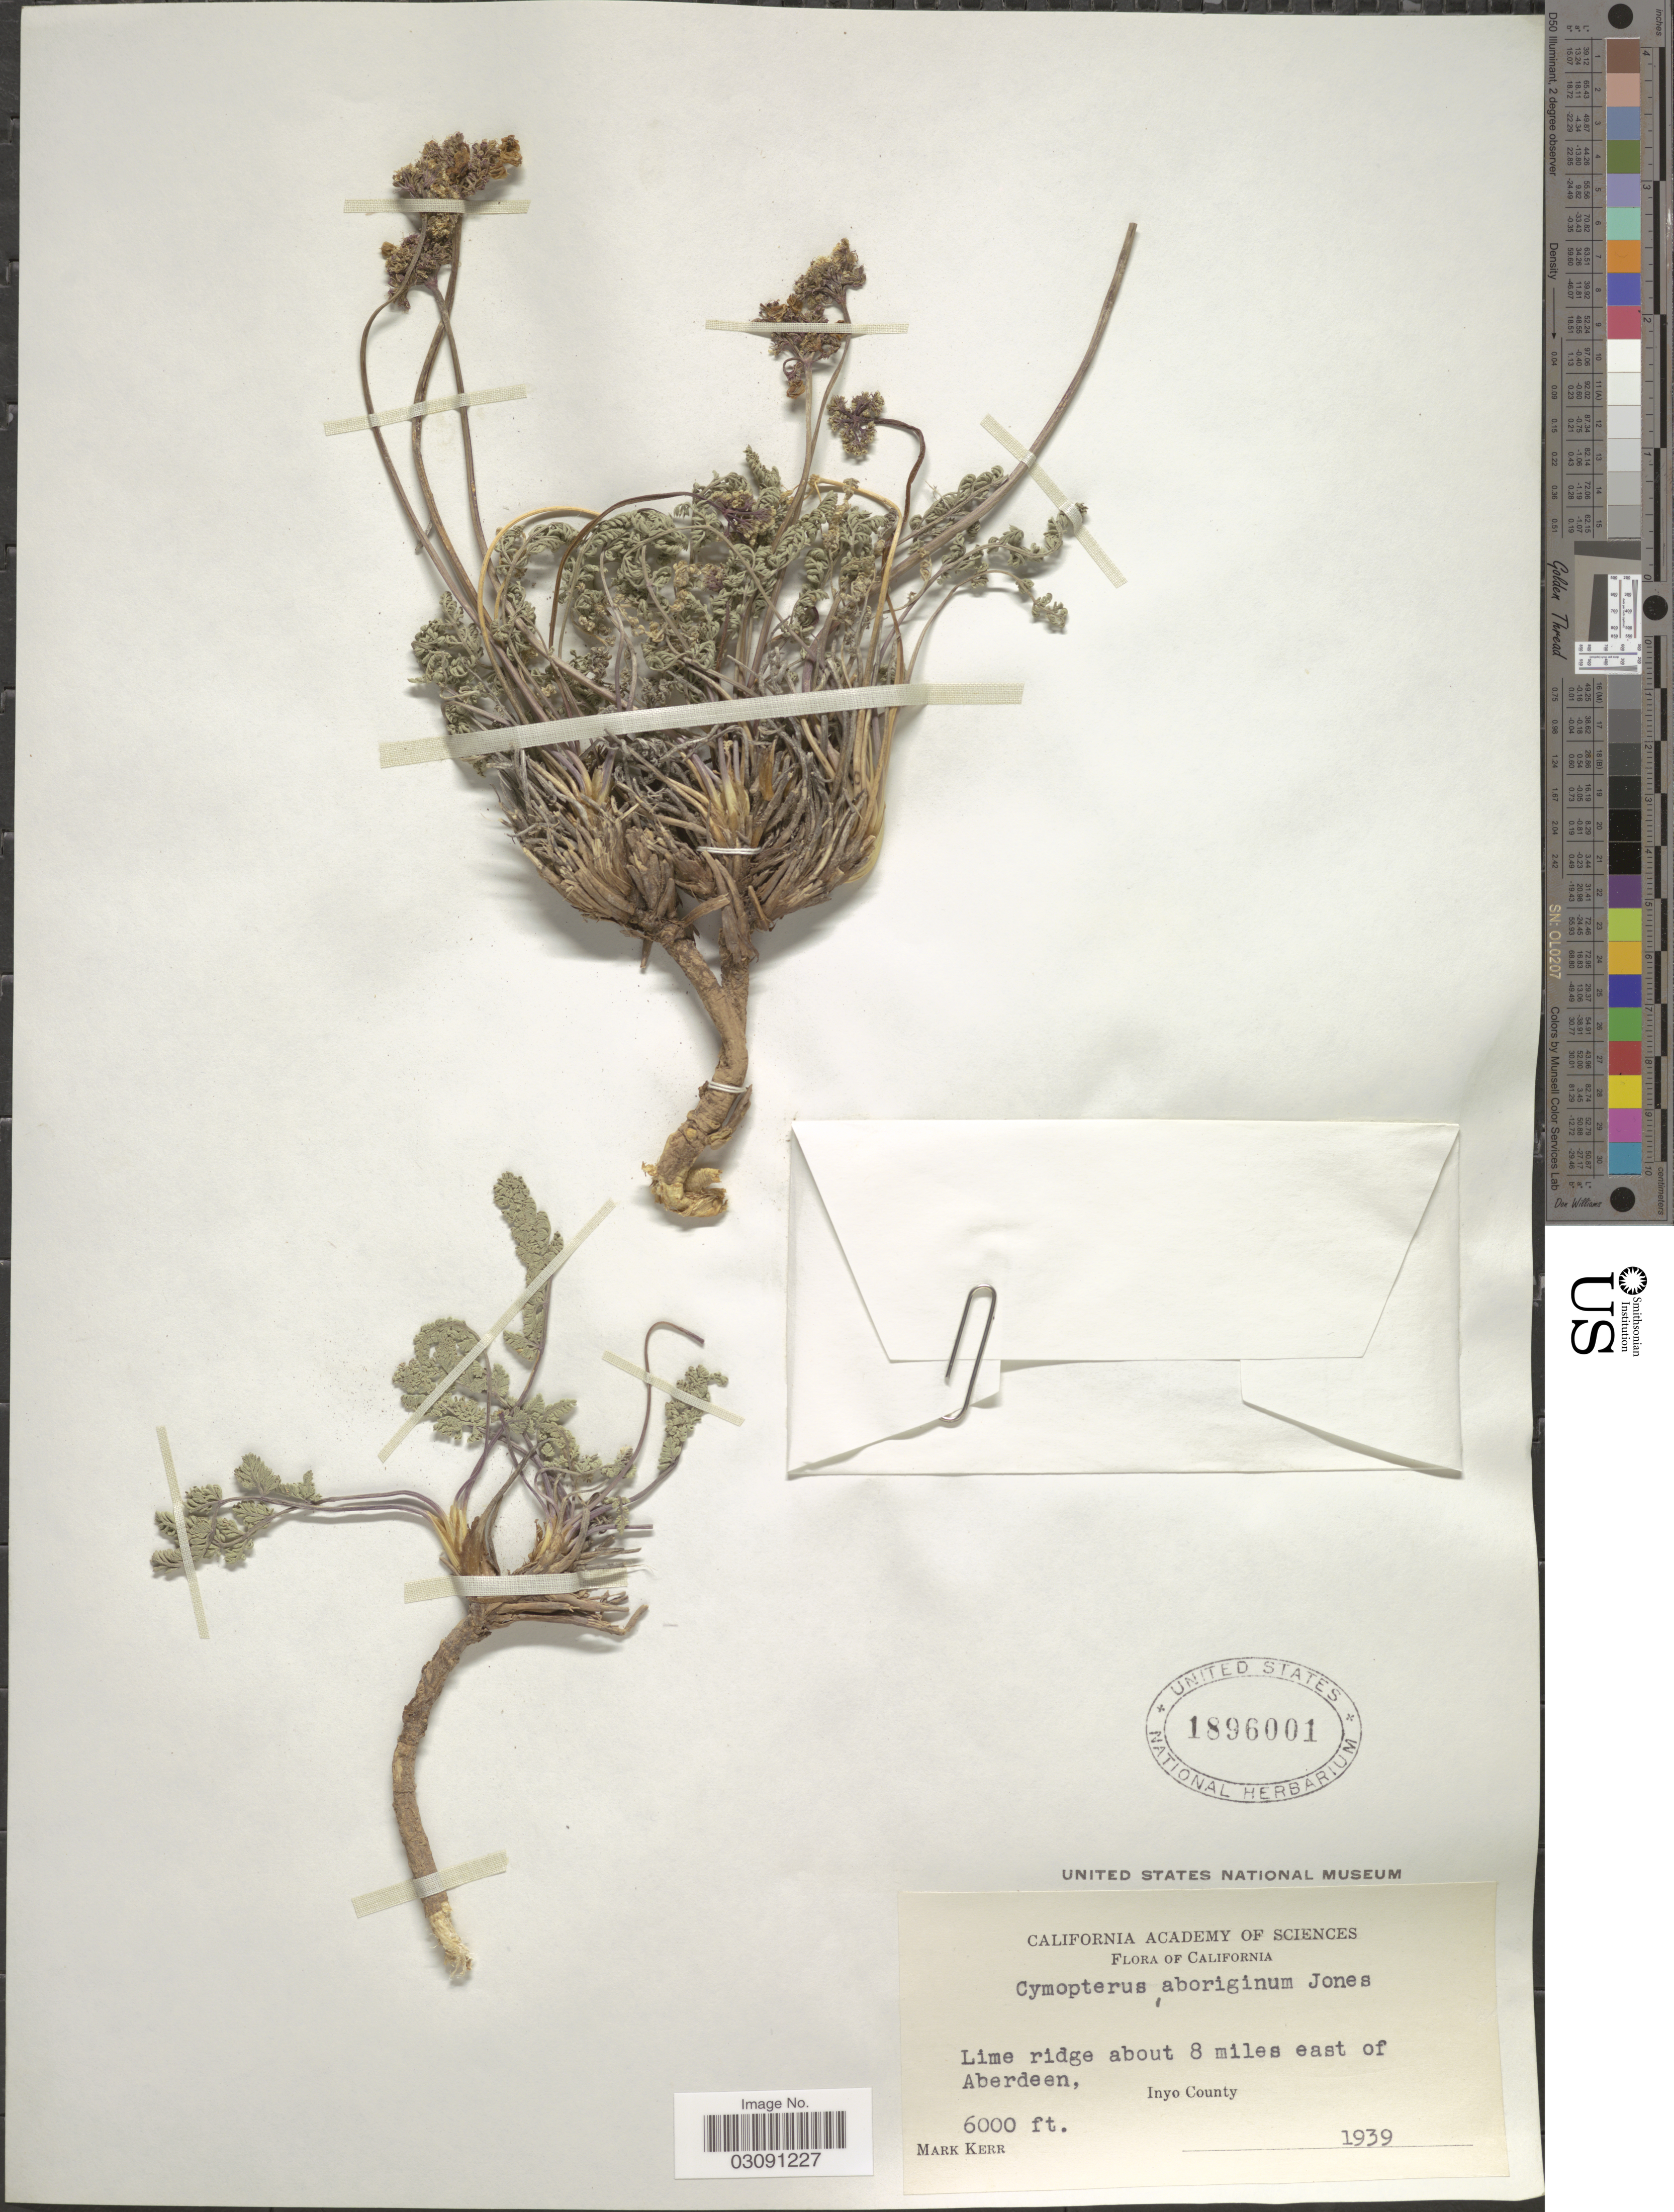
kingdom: Plantae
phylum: Tracheophyta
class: Magnoliopsida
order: Apiales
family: Apiaceae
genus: Cymopterus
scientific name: Cymopterus aboriginum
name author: M.E. Jones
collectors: M. Kerr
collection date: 1939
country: United States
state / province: California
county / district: Inyo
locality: Lime ridge about 8 miles east of Aberdeen, Inyo County.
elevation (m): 1829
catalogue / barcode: US 1896001